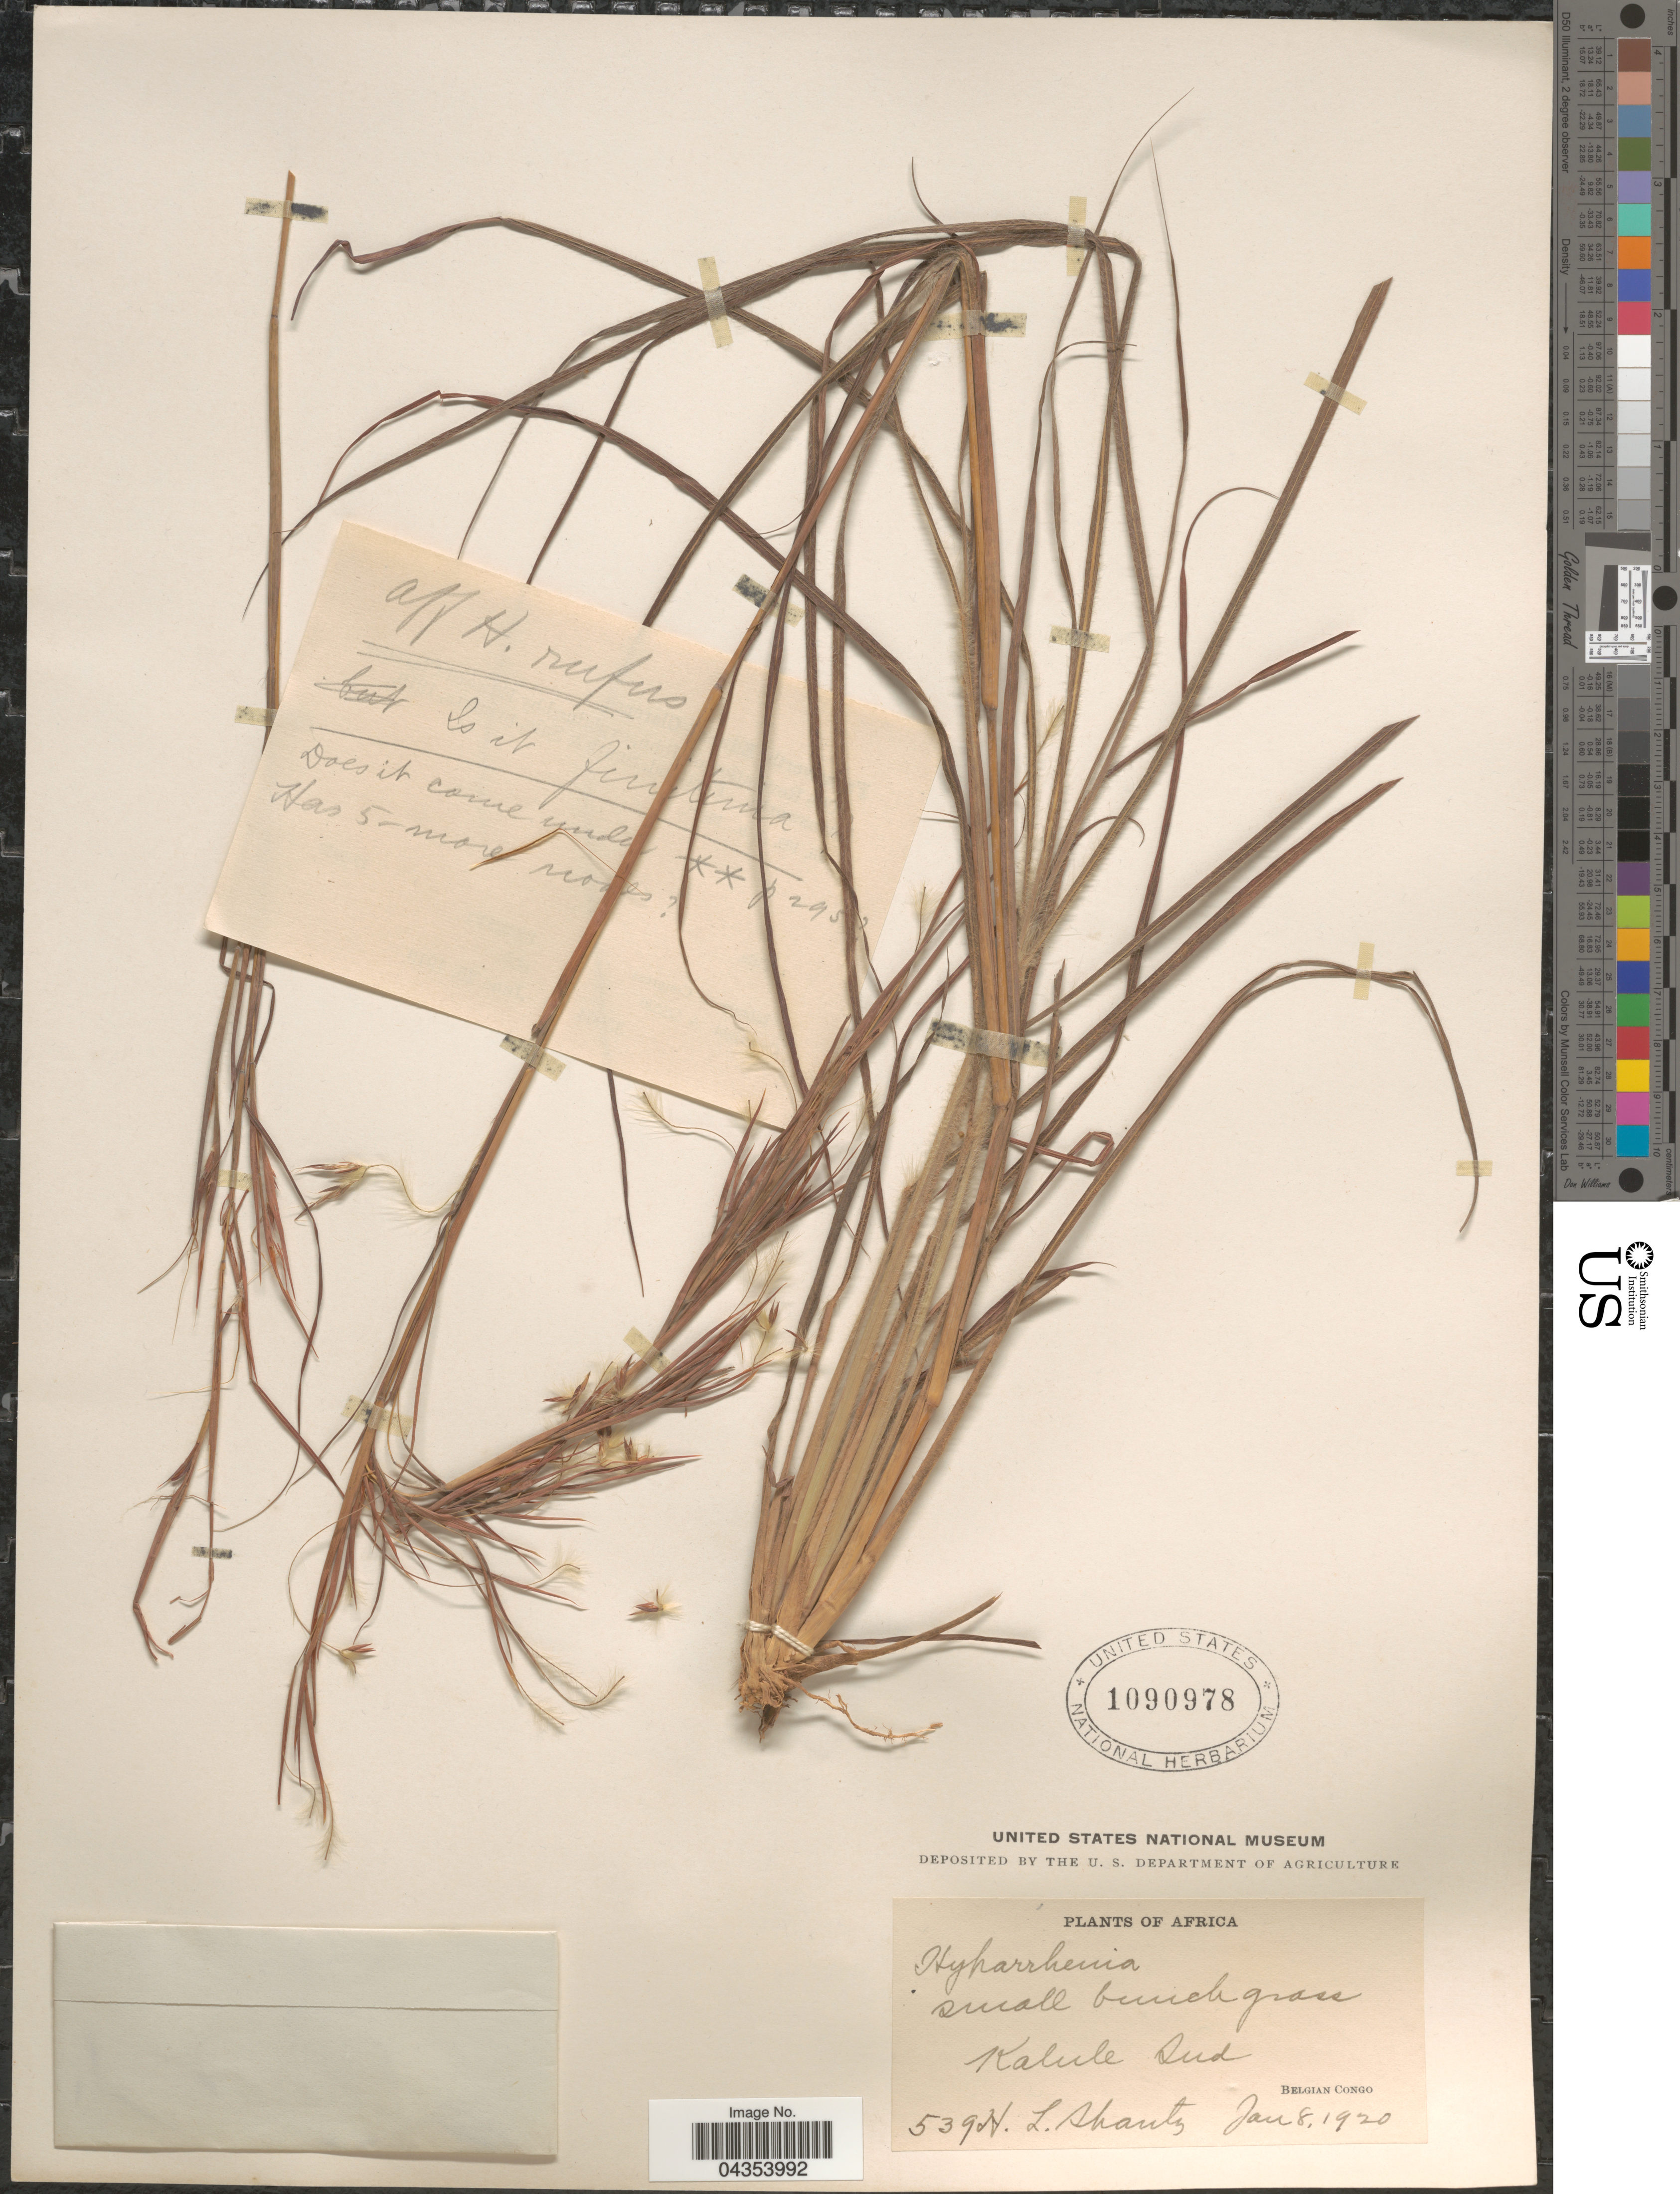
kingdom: Plantae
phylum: Tracheophyta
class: Liliopsida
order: Poales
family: Poaceae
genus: Hyparrhenia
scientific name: Hyparrhenia sp.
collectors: H. Shantz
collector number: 539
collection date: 1920-01-08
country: Congo, Democratic Republic of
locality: Kalule Ind. Belgian Congo.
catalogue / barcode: US 1090978